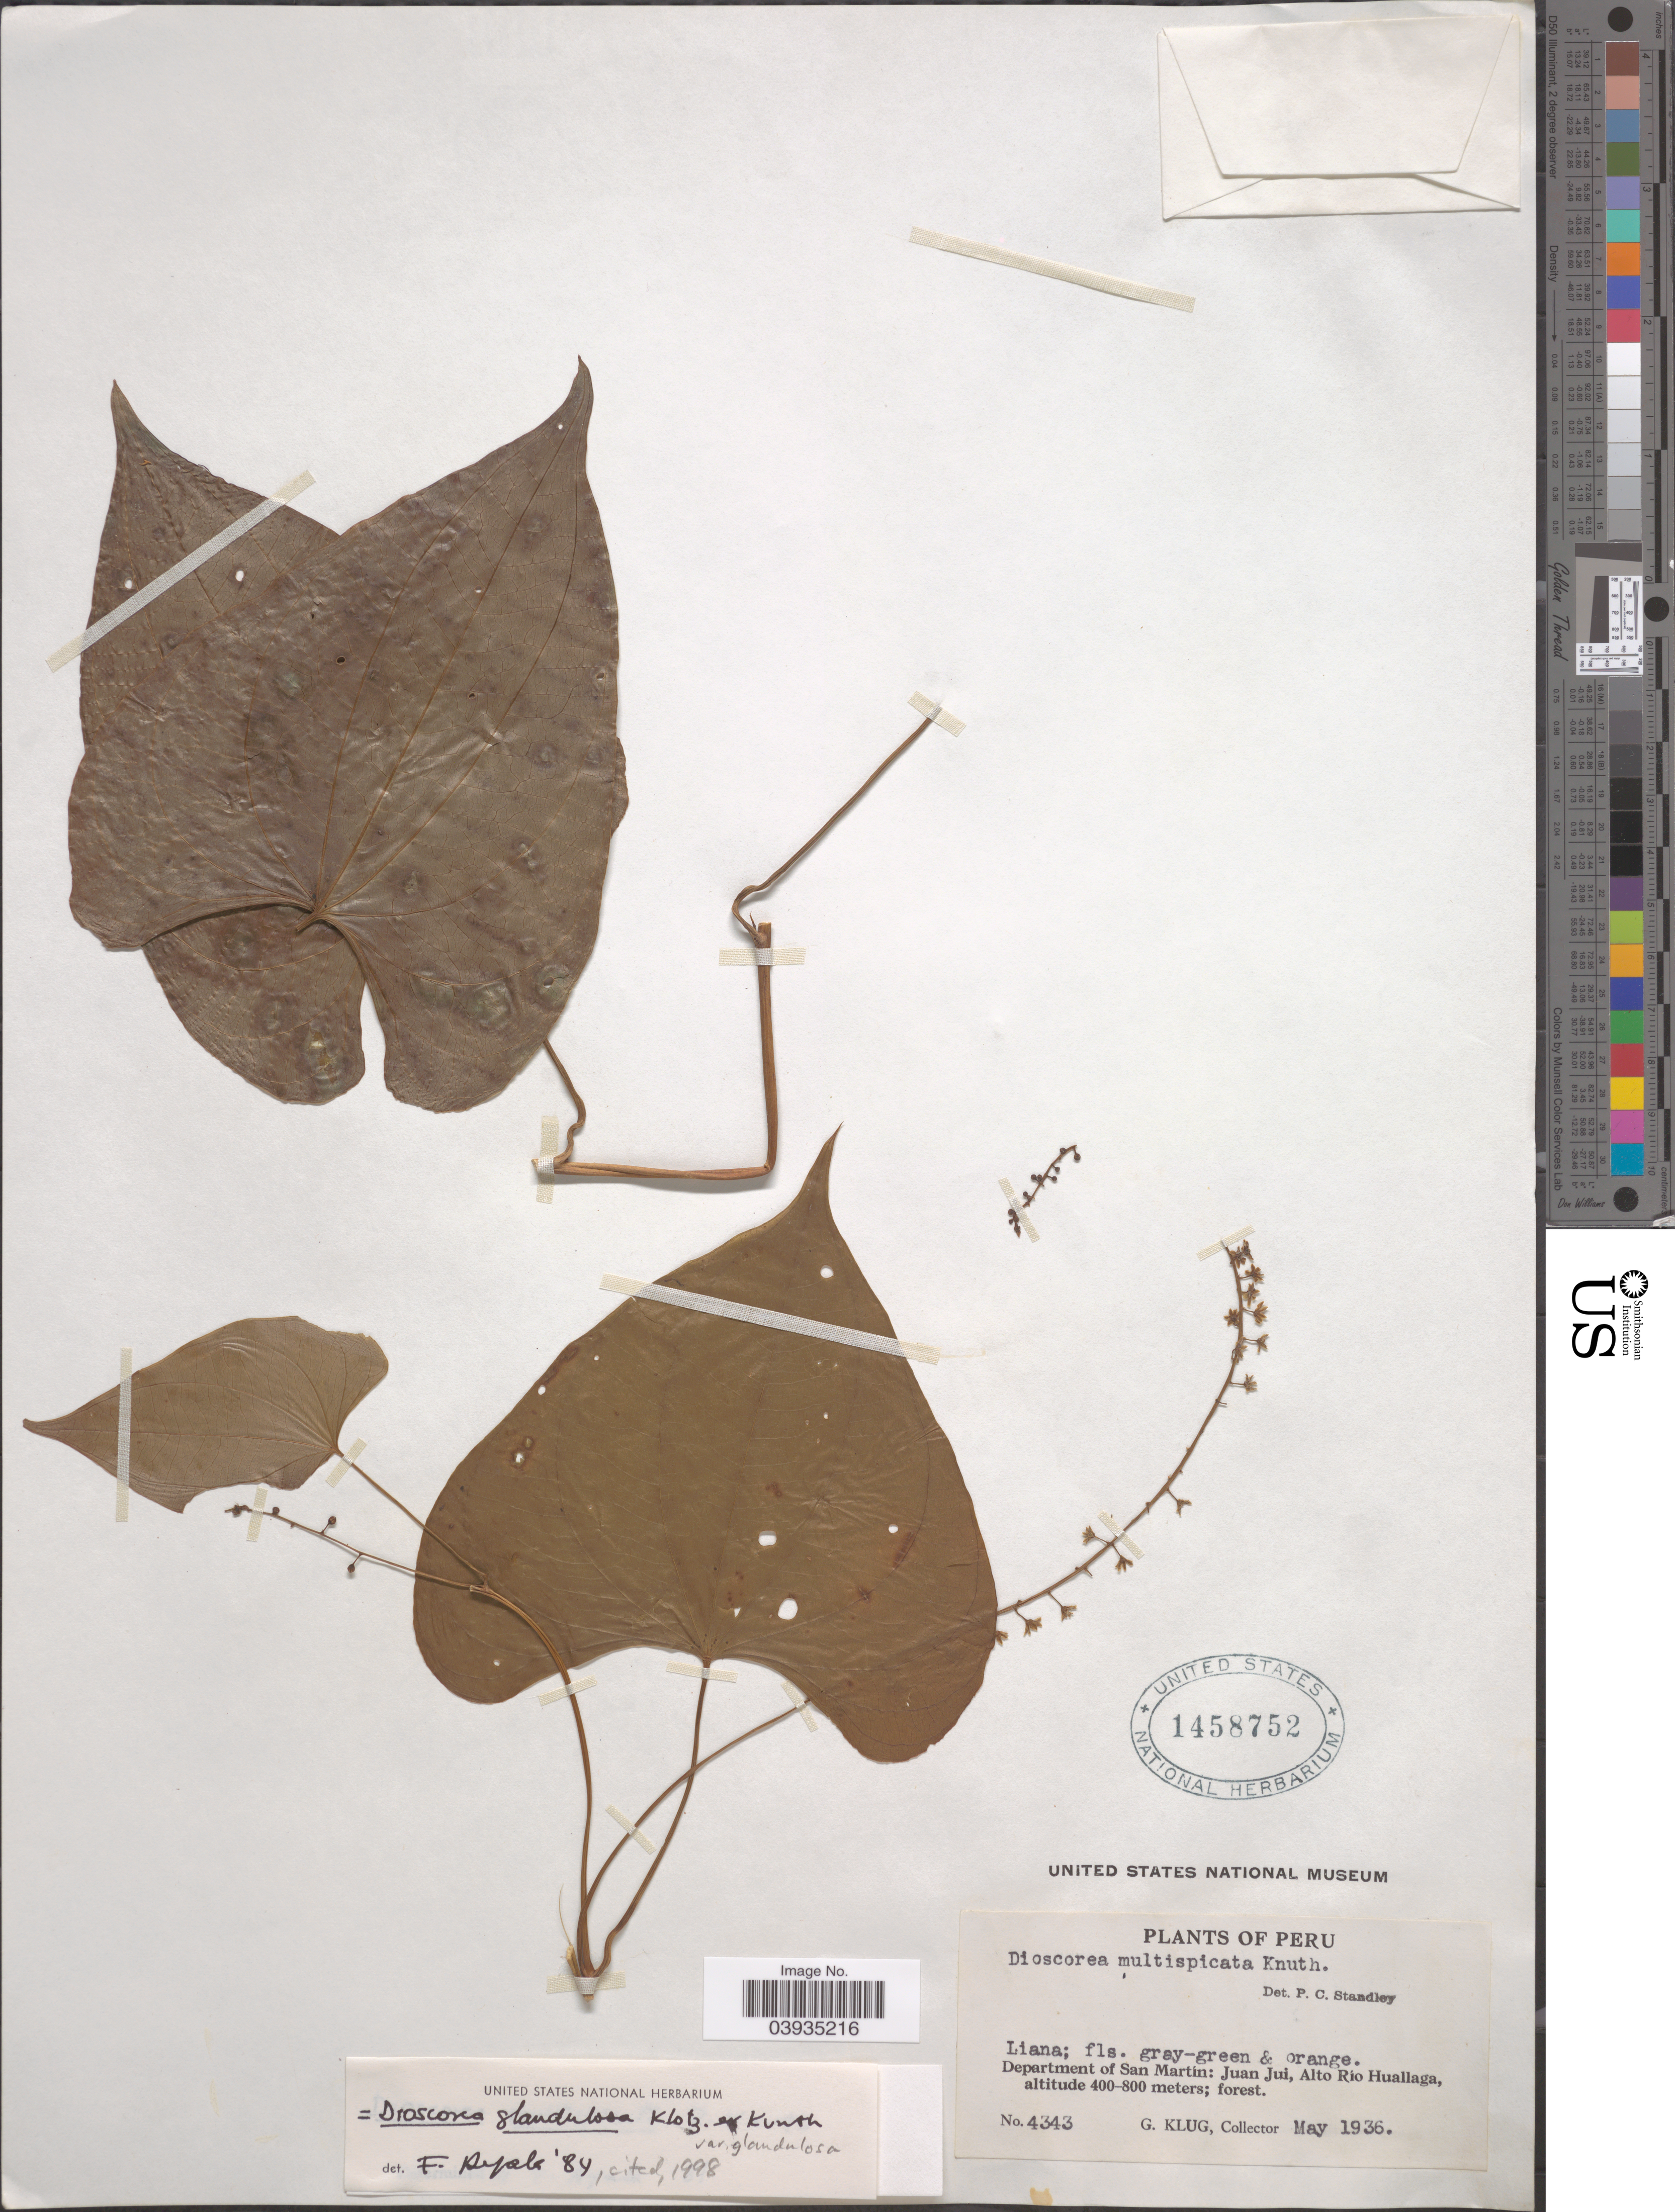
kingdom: Plantae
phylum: Tracheophyta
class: Liliopsida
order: Dioscoreales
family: Dioscoreaceae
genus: Dioscorea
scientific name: Dioscorea glandulosa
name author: Kunth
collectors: G. Klug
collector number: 4343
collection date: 1936-05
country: Peru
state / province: San Martín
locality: Department of San Martin: Juan Jui, Alto Río Huallaga.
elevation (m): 400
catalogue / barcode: US 1458752